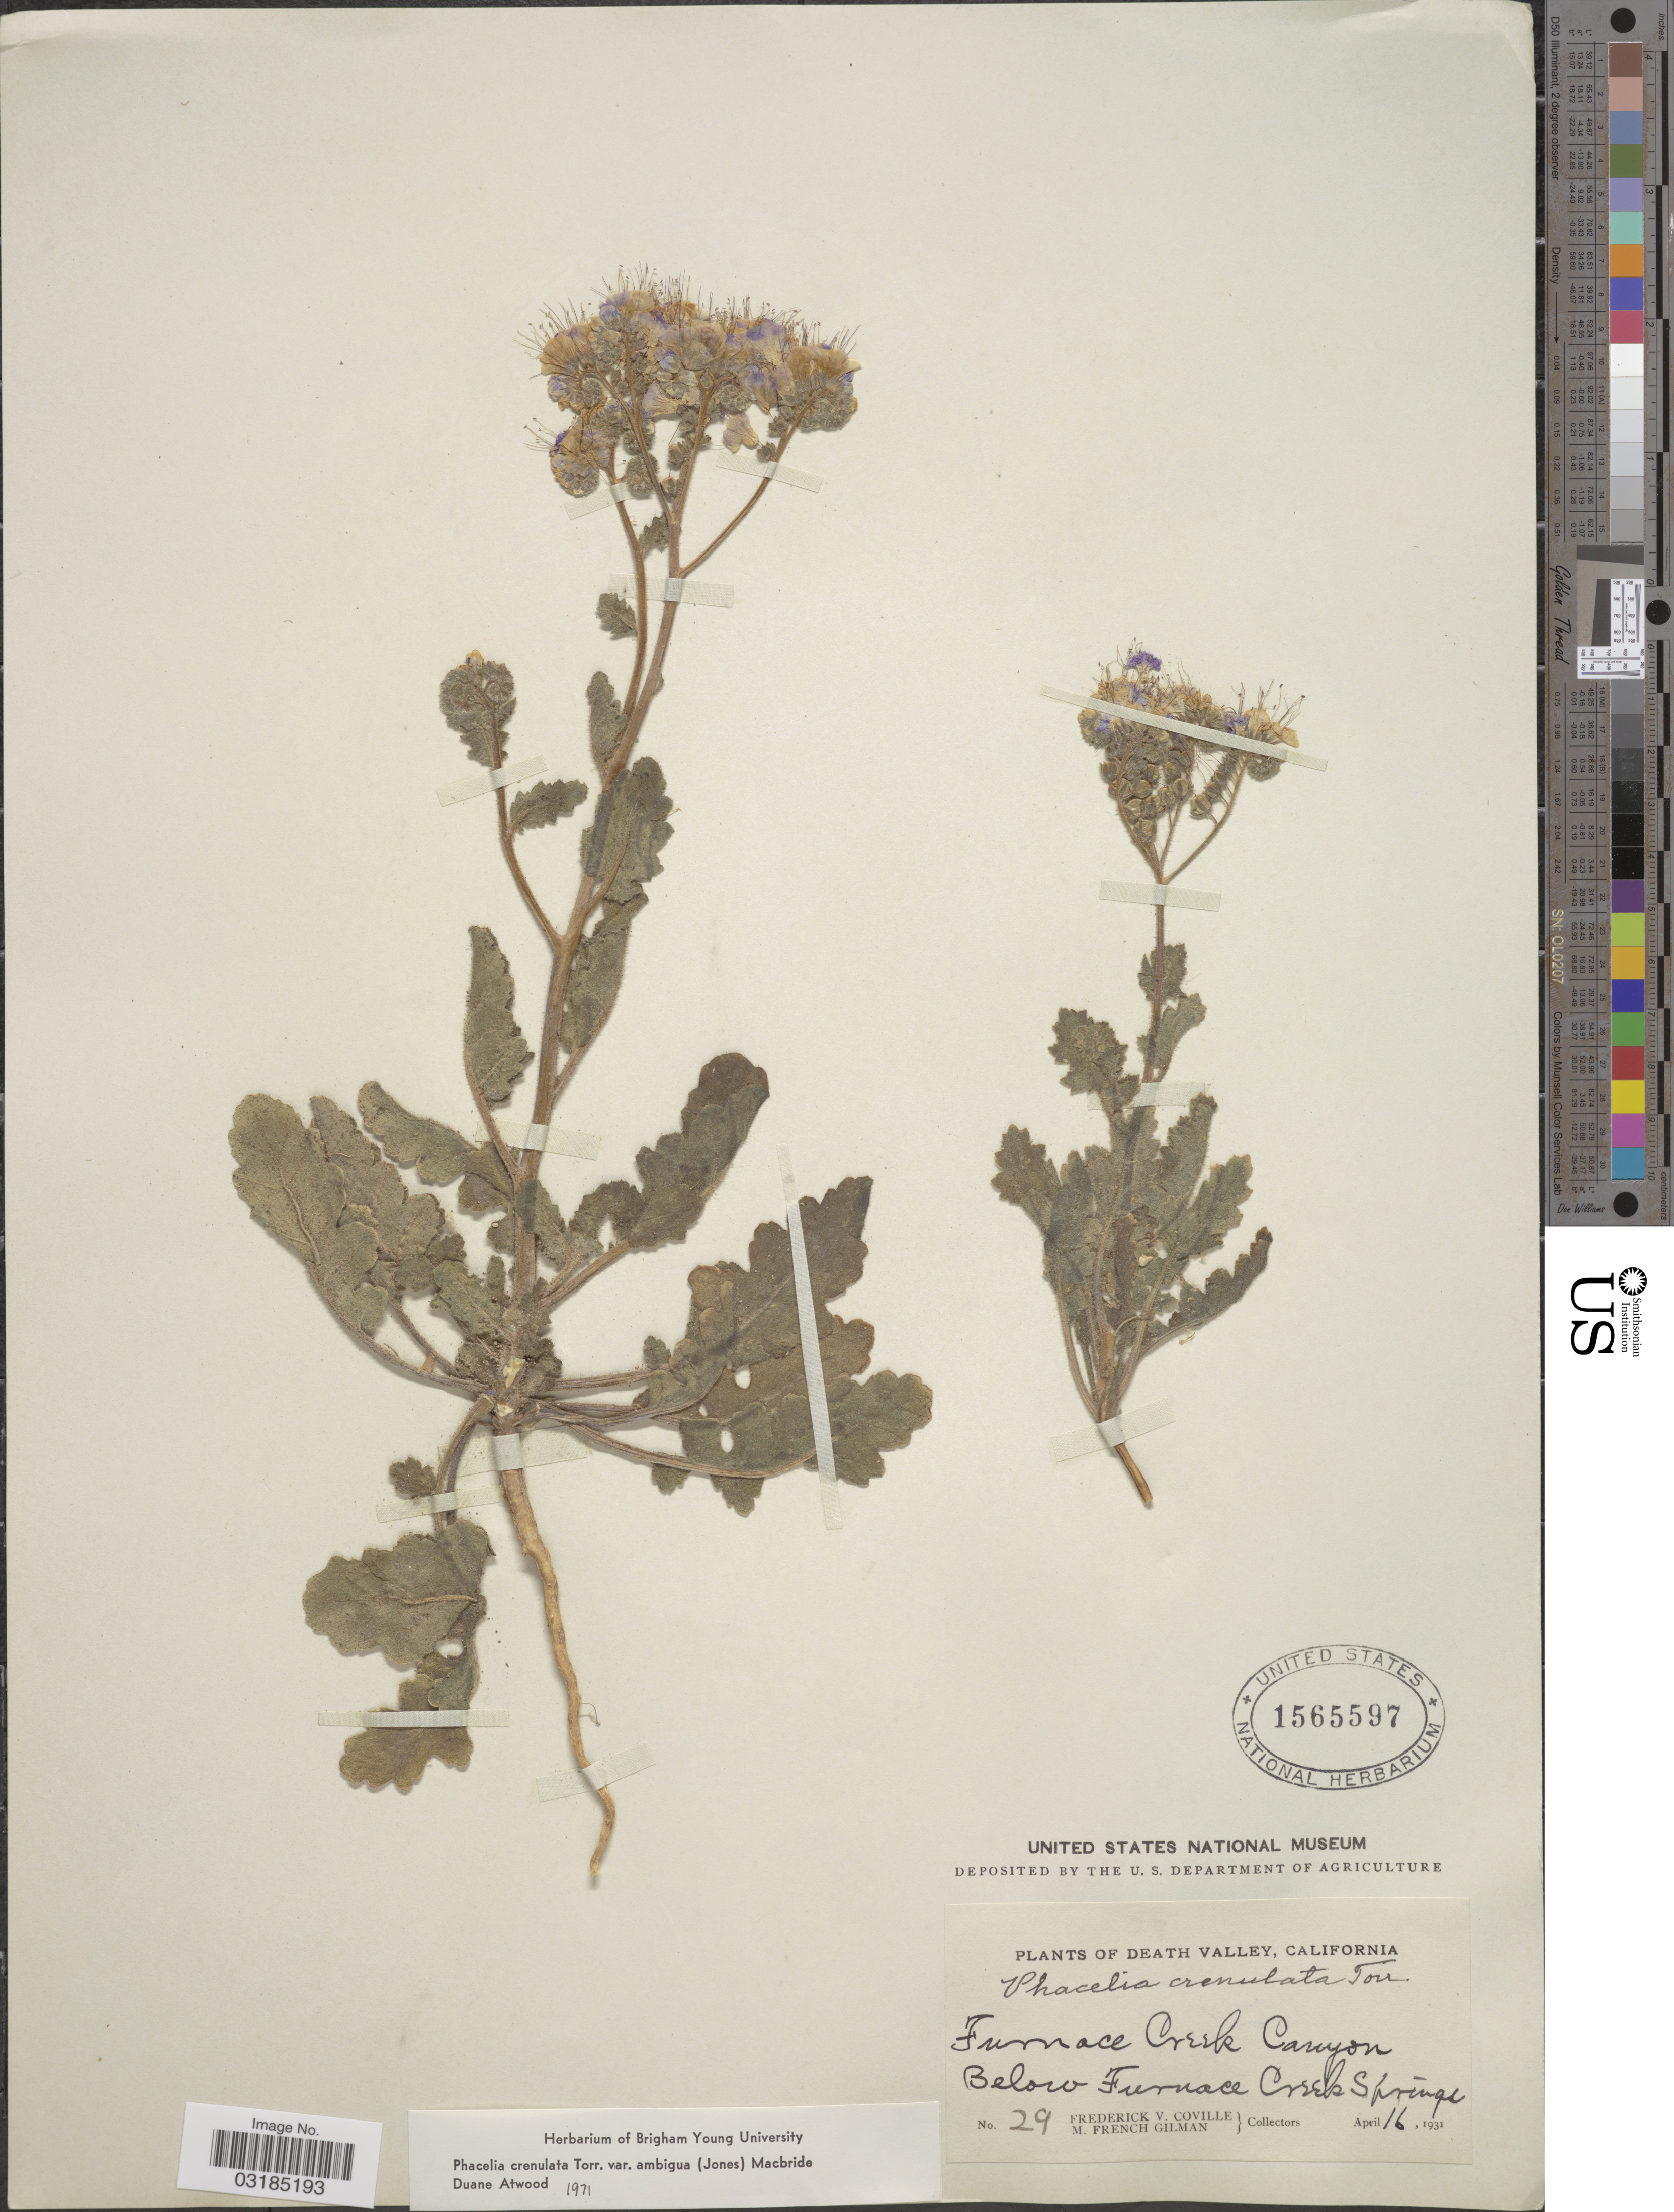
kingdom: Plantae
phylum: Tracheophyta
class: Magnoliopsida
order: Boraginales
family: Hydrophyllaceae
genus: Phacelia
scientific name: Phacelia crenulata var. ambigua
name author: (M.E. Jones) J.F. Macbr.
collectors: F. V. Coville & M. F. Gilman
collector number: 29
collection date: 1931-04-16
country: United States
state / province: California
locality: Death Valley. Furnace Creek Canyon. Below Furnace Creek Springs.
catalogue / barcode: US 1565597